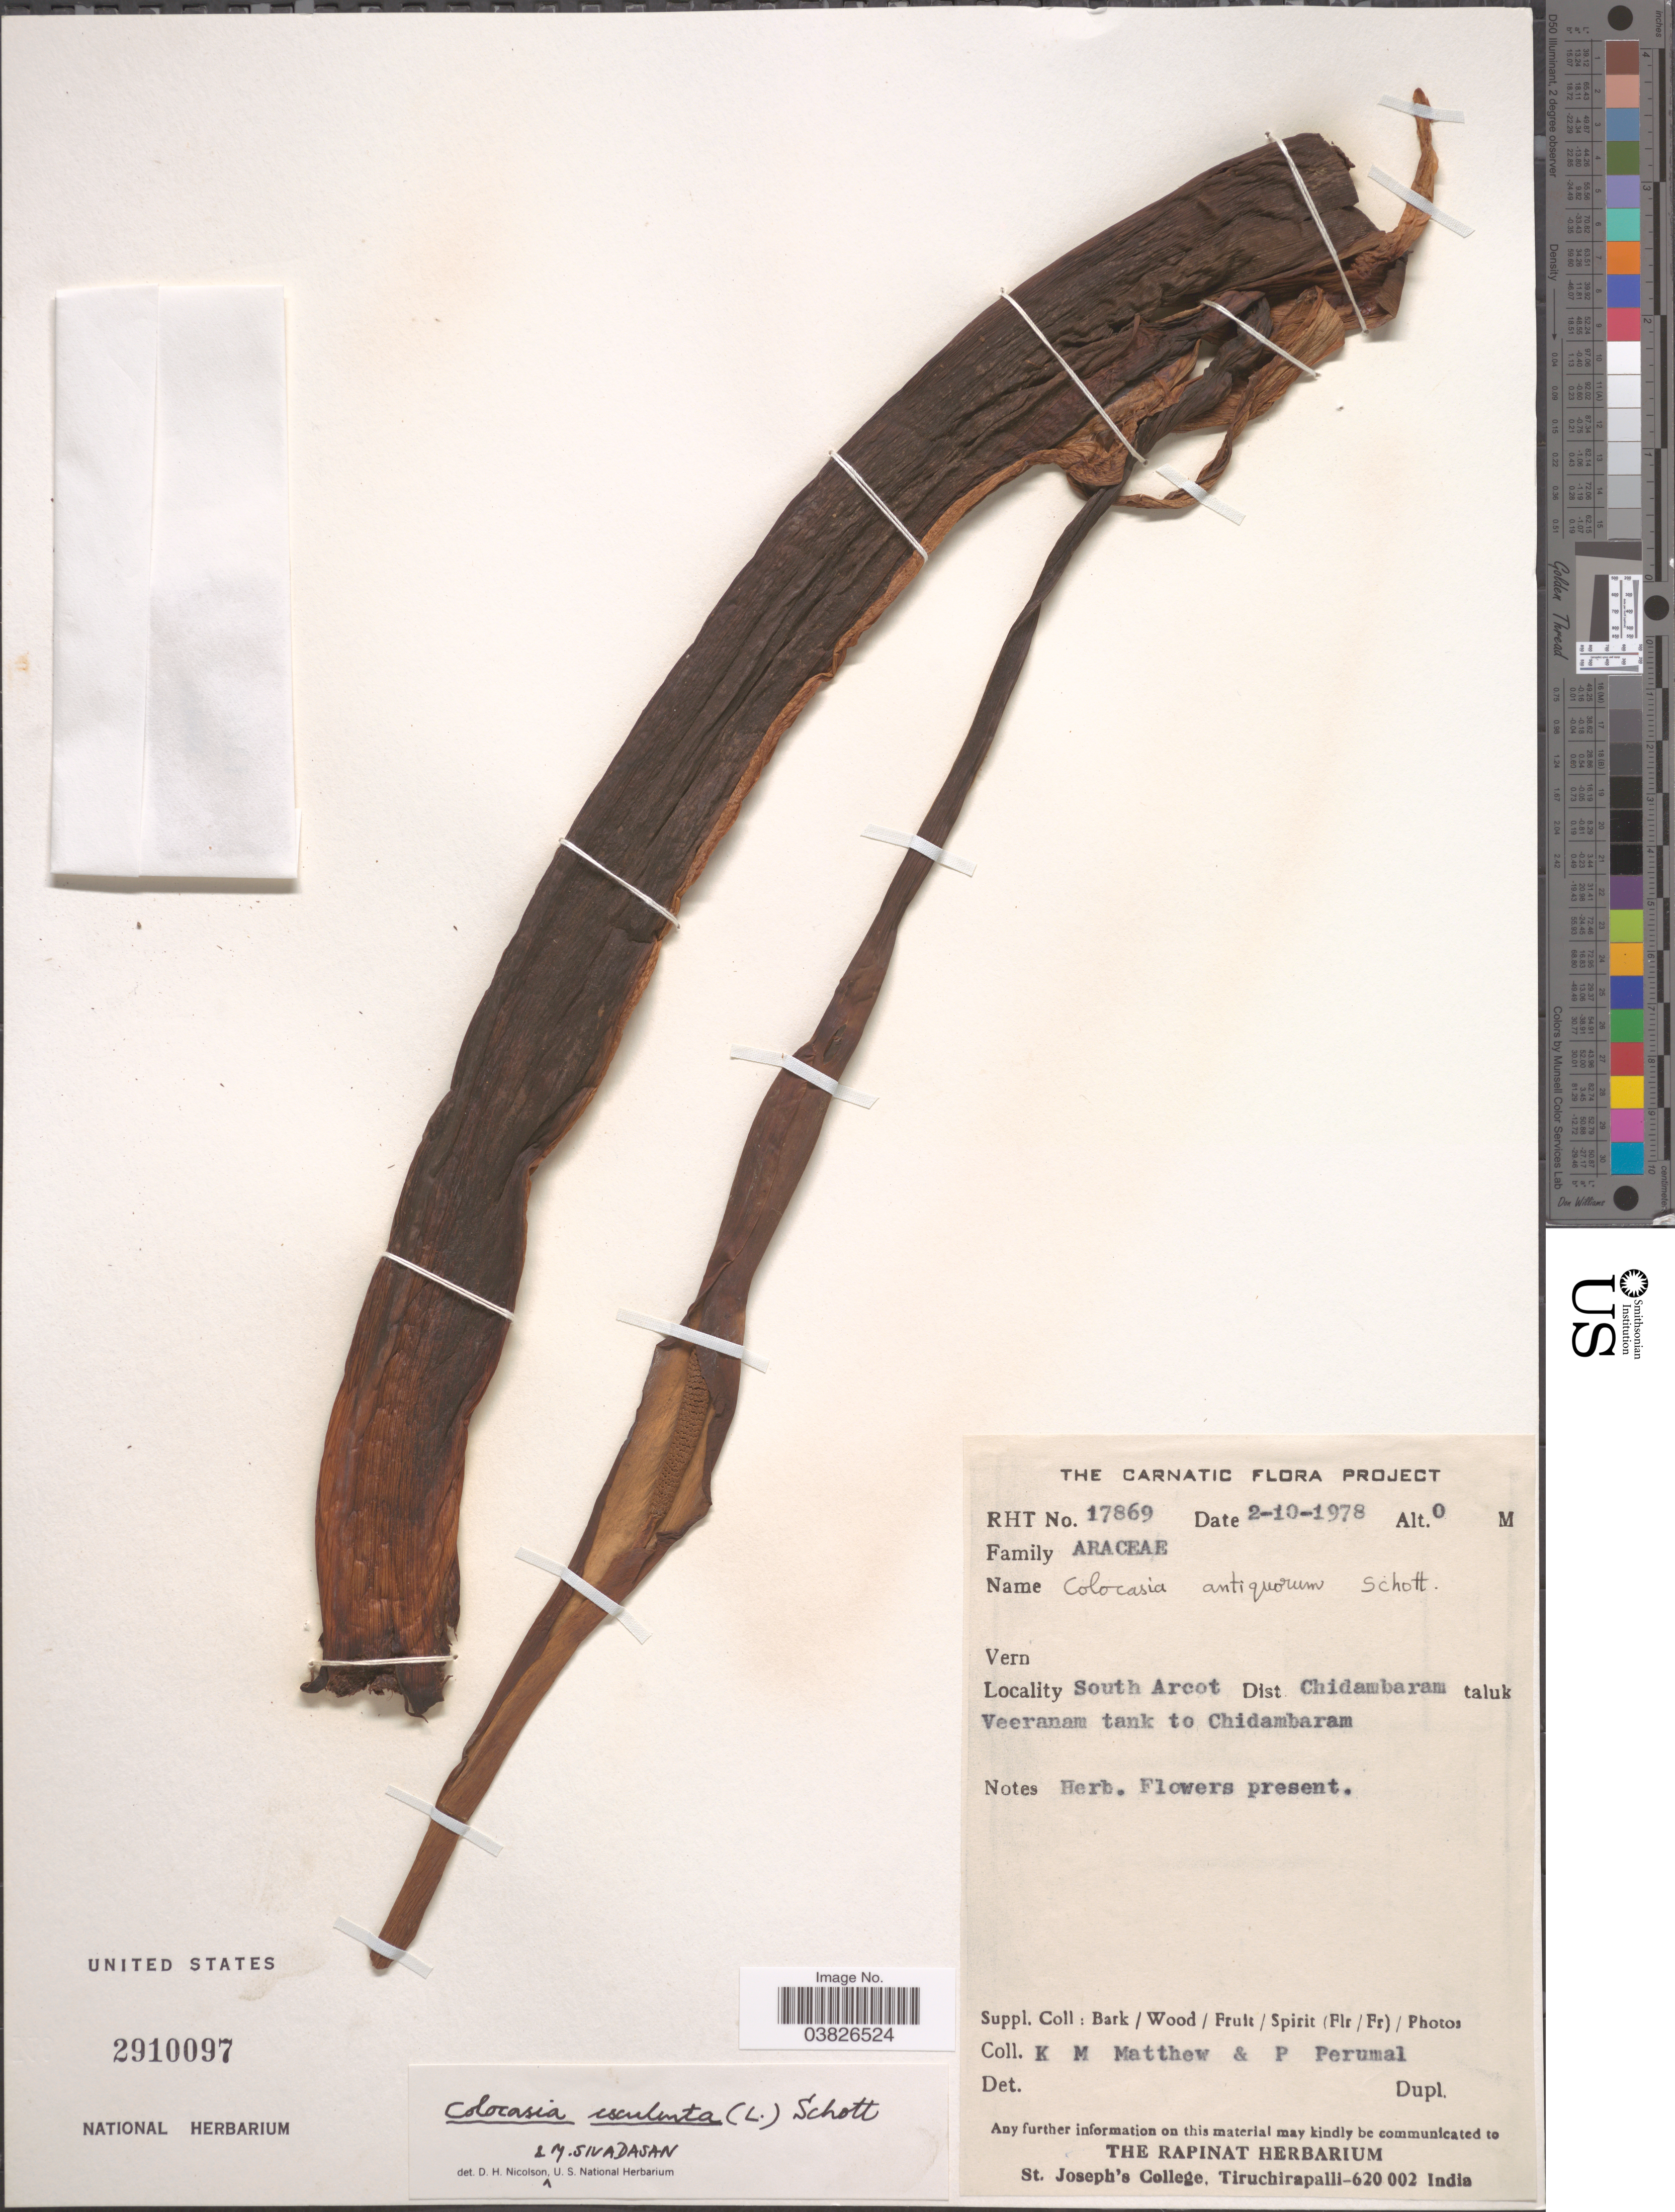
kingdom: Plantae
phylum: Tracheophyta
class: Liliopsida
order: Alismatales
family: Araceae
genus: Colocasia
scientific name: Colocasia esculenta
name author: (L.) Schott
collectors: K. M. Matthew & P. Perumal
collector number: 17869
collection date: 1978-10-02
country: India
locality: South Arcot Dist. Chidambaram taluk Veeranam tank to Chidambaram.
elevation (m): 0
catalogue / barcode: US 2910097